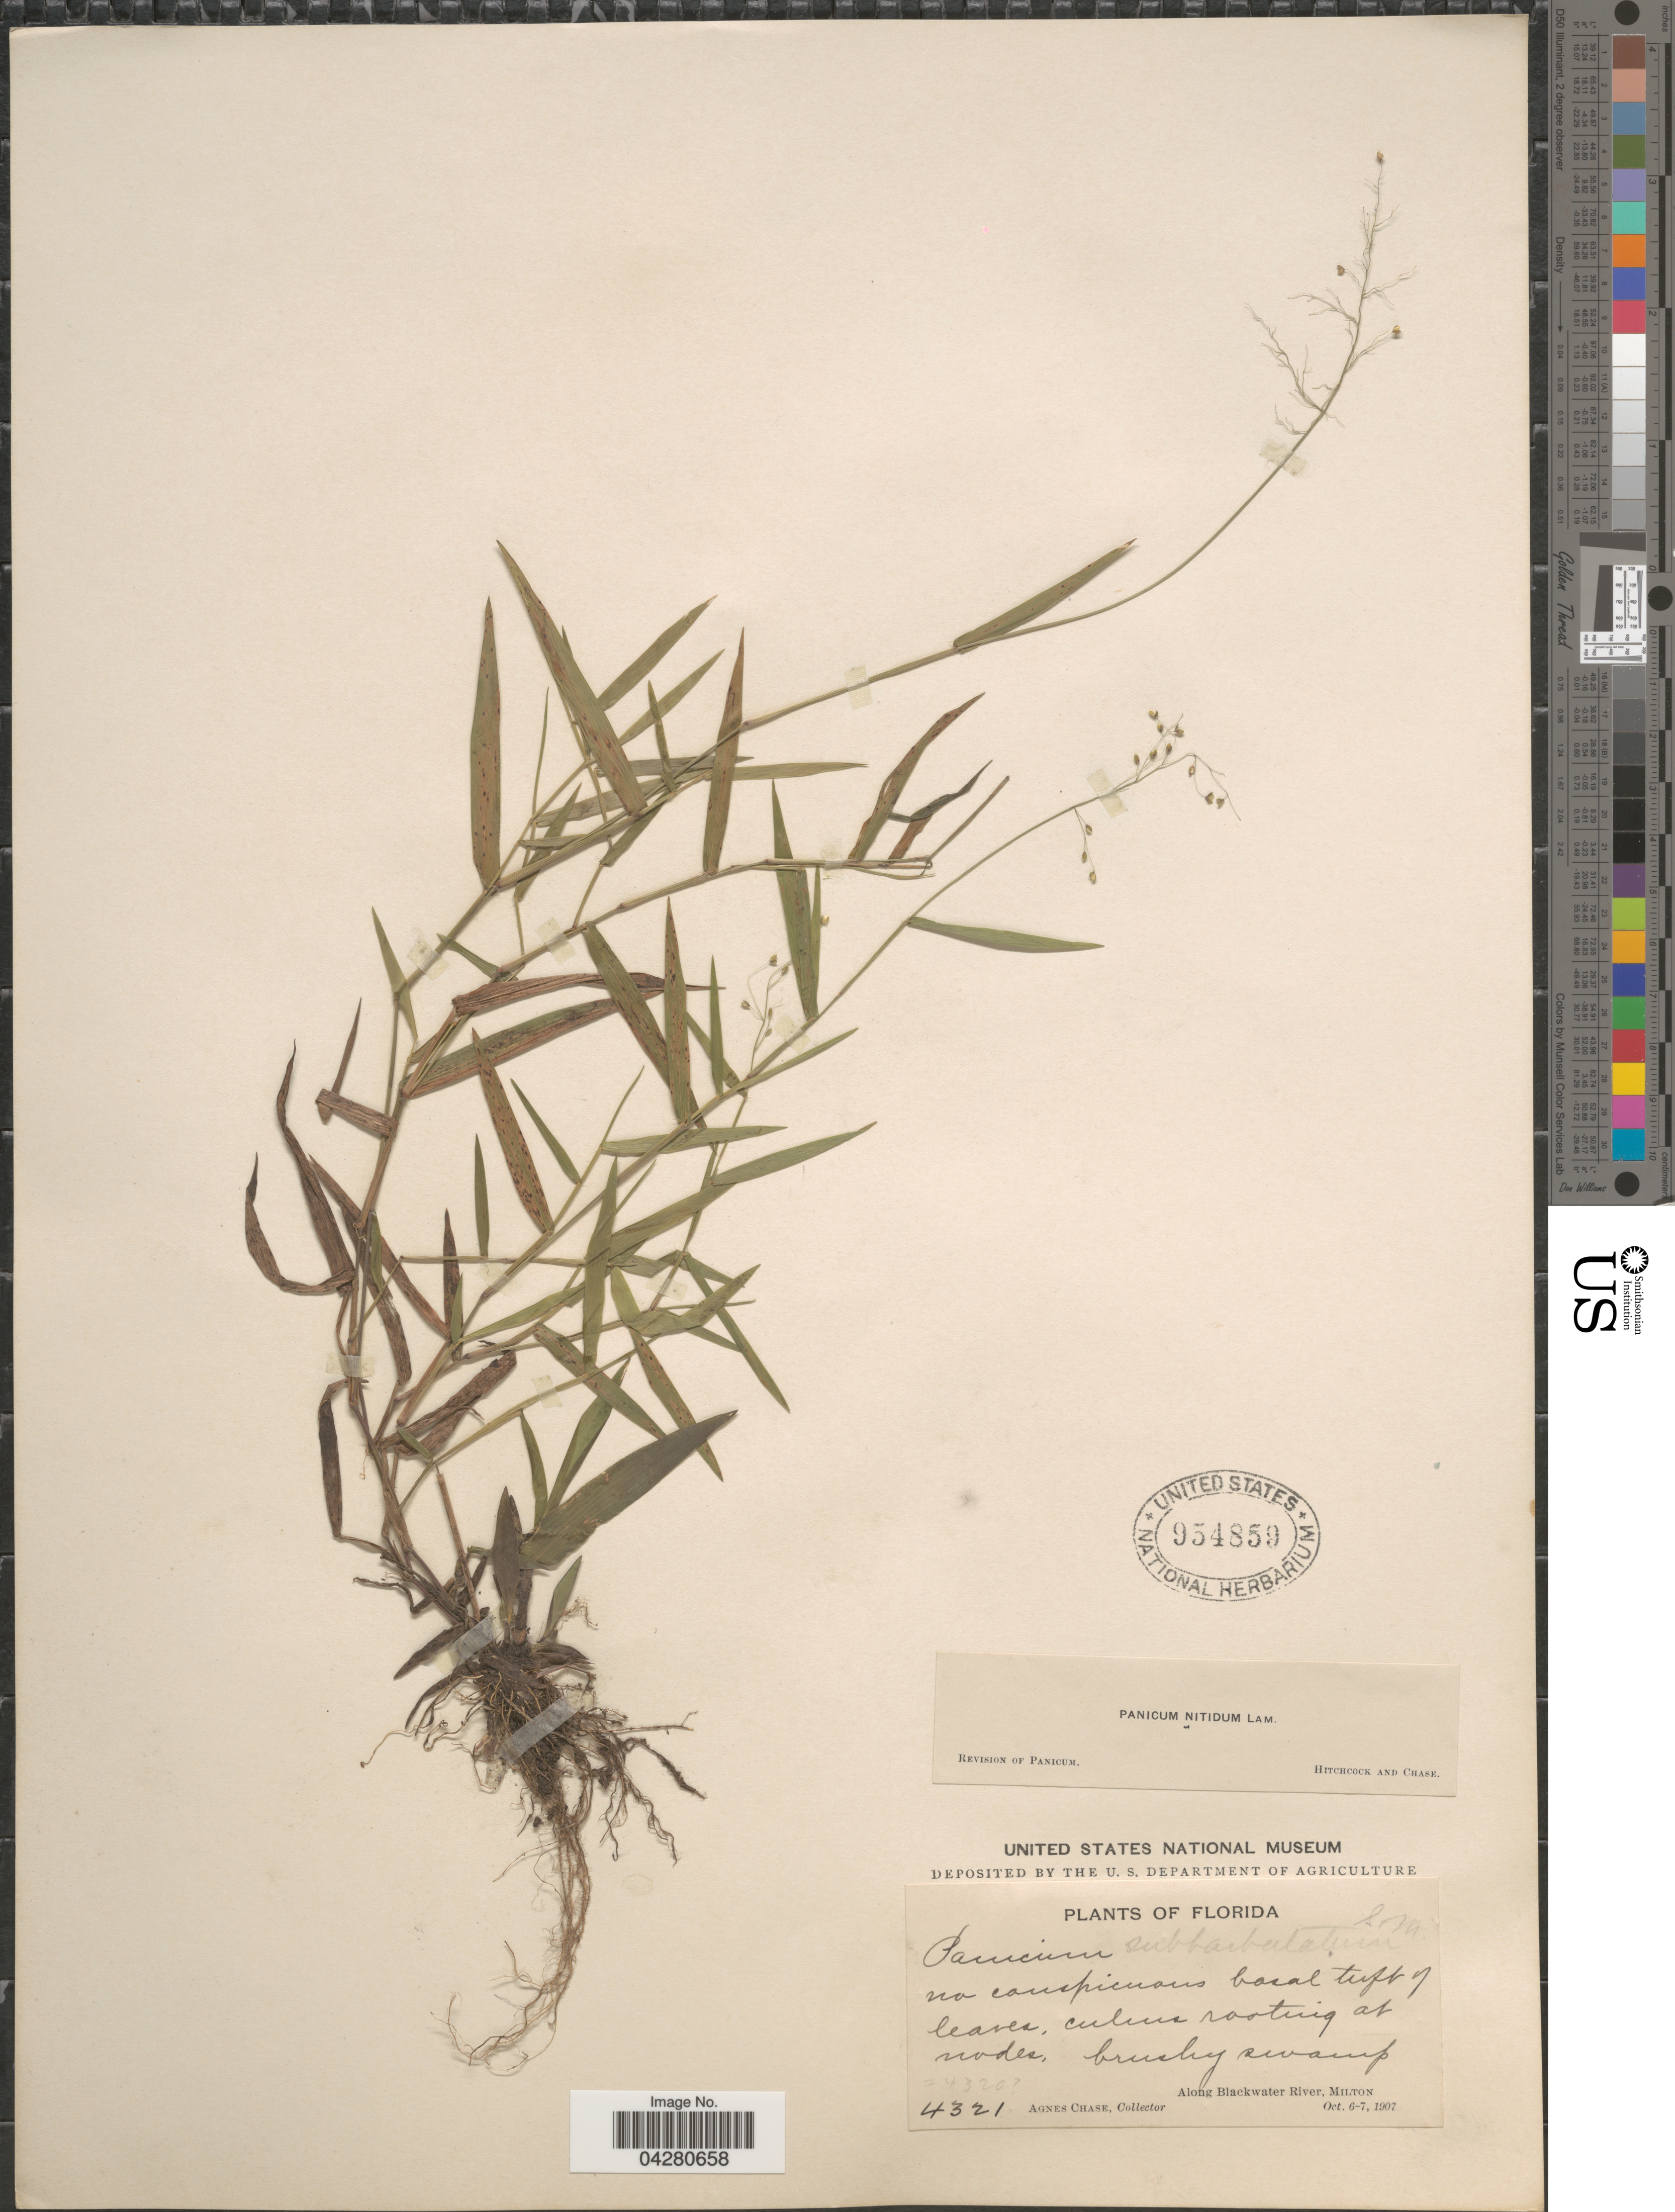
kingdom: Plantae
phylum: Tracheophyta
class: Liliopsida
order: Poales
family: Poaceae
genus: Dichanthelium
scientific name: Dichanthelium dichotomum var. dichotomum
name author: (L.) Gould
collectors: A. Chase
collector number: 4321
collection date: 1907-10-06/1907-10-07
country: United States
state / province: Florida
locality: Along Blackwater River, Milton.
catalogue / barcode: US 954859